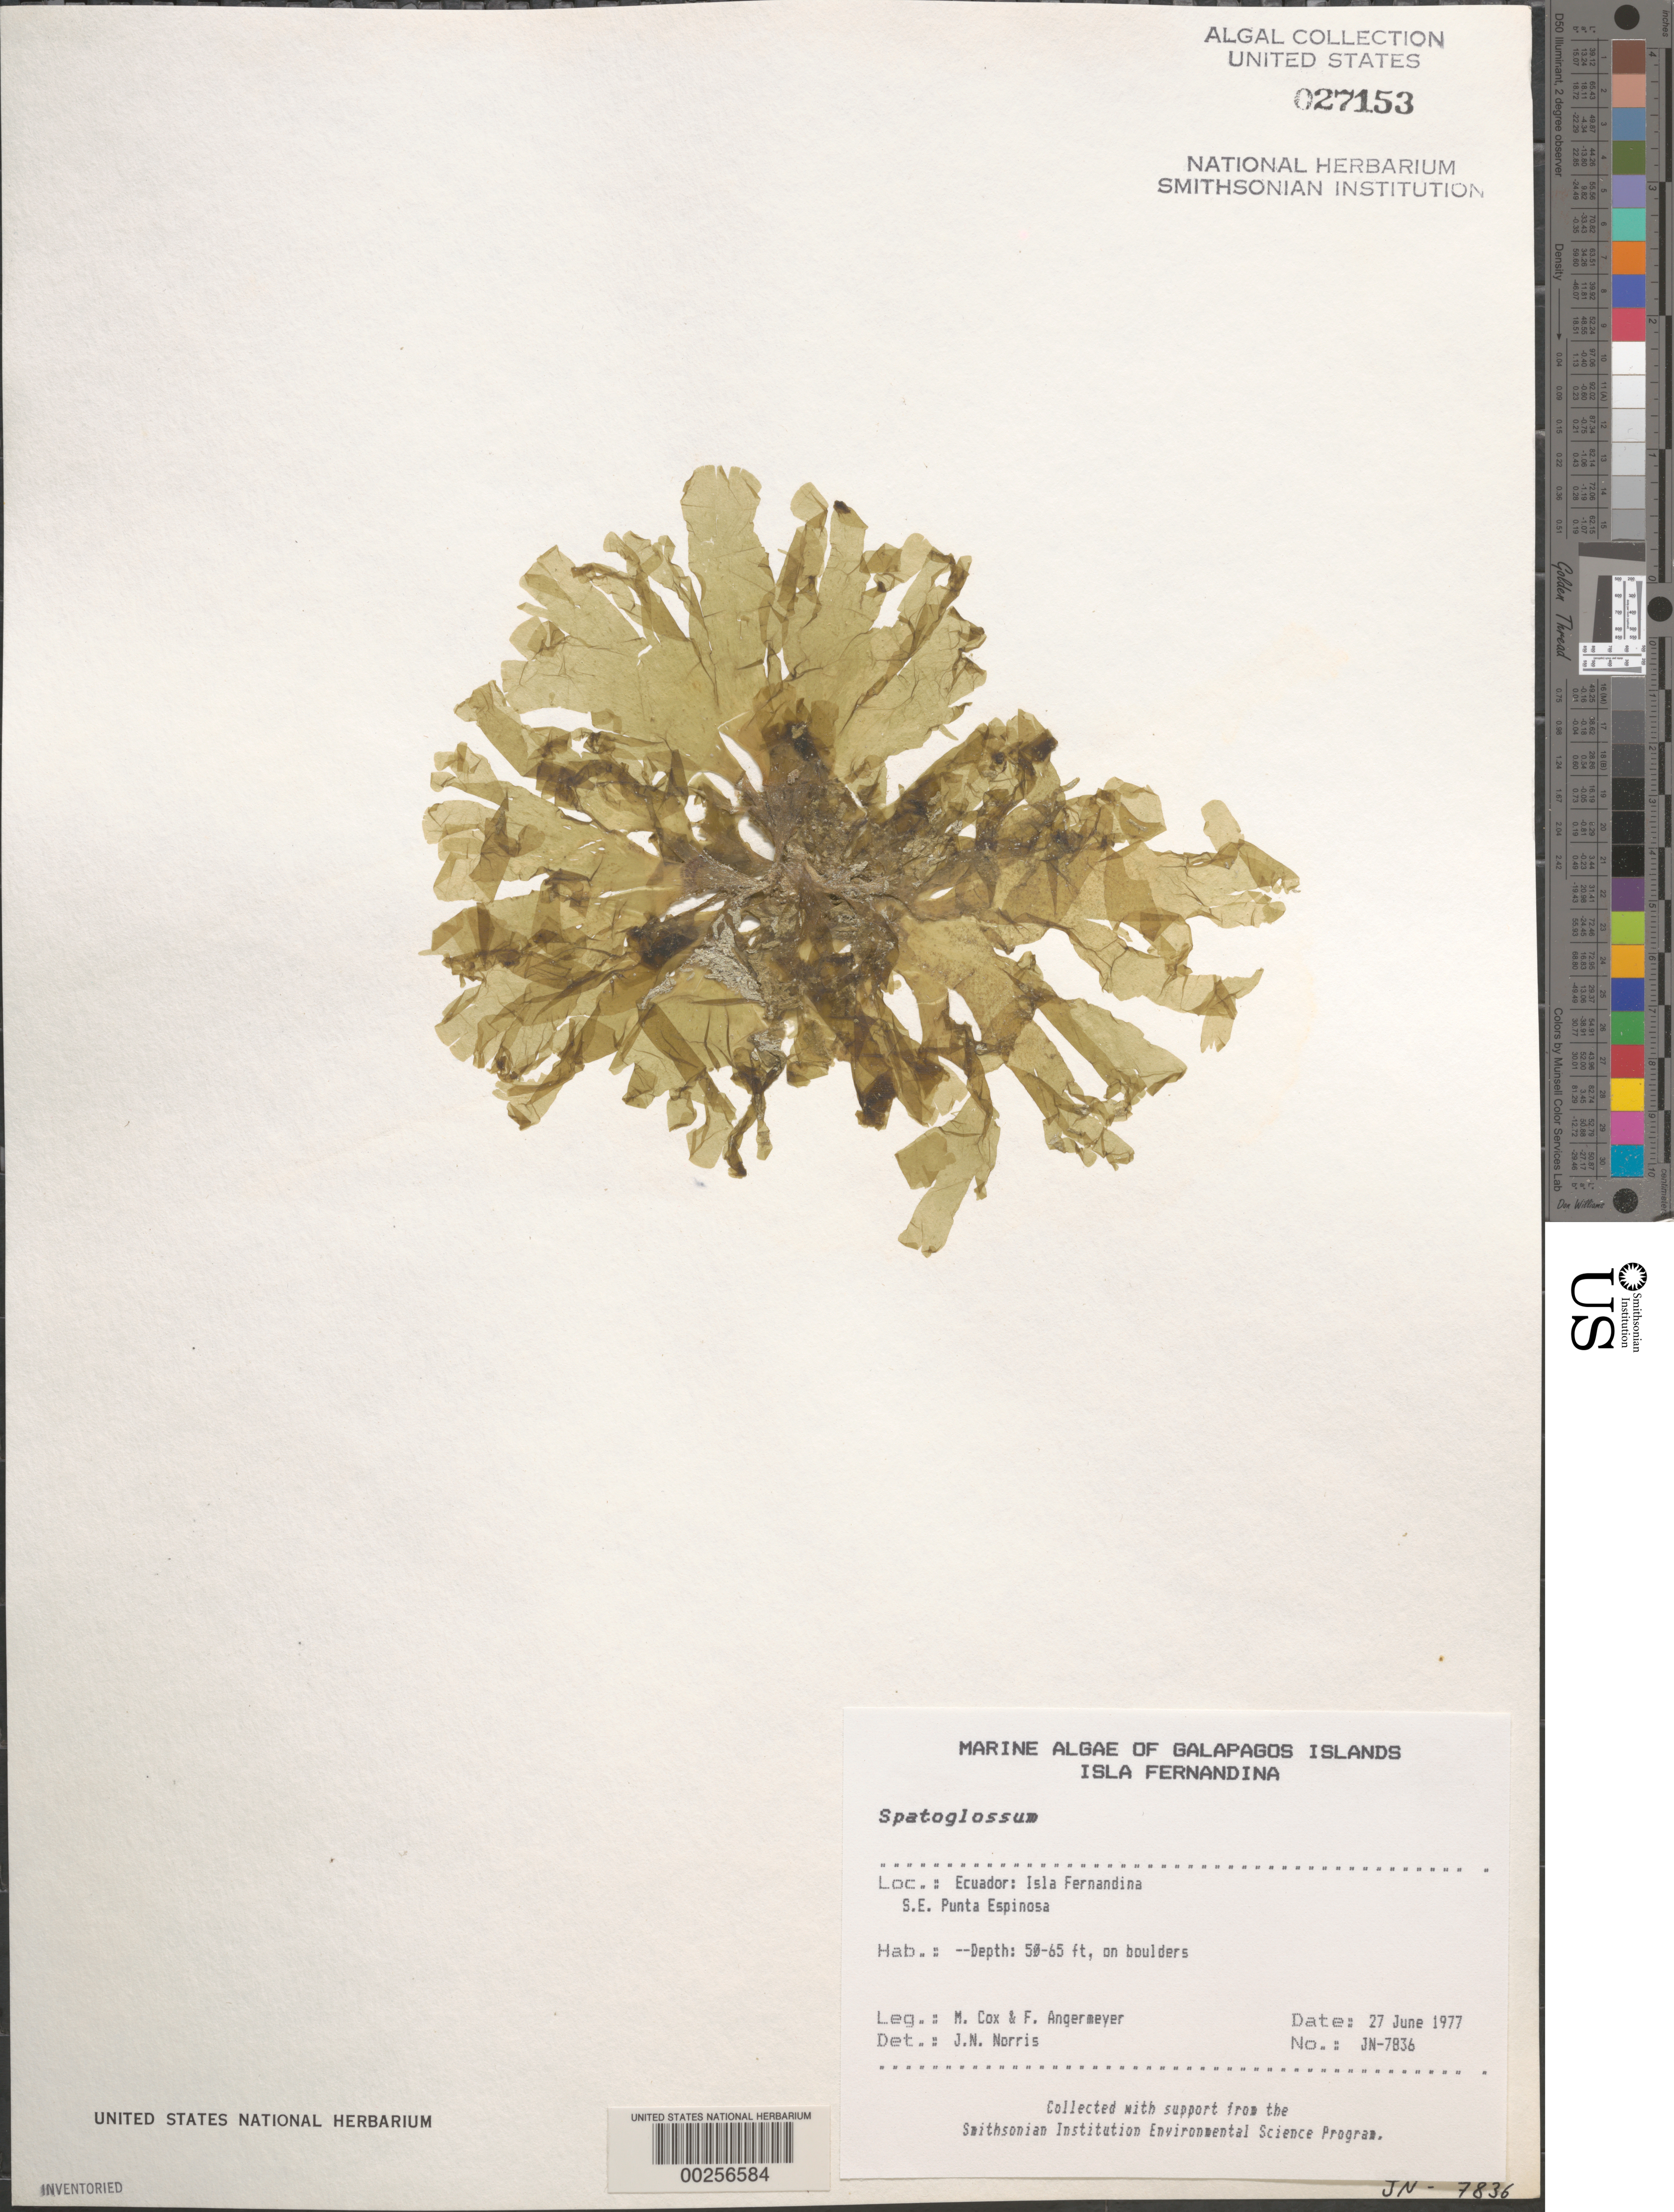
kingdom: Chromista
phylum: Ochrophyta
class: Phaeophyceae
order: Dictyotales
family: Dictyotaceae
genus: Spatoglossum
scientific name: Spatoglossum sp.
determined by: Norris, James N.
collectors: M. Cox & F. Angermeyer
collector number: Jn-7836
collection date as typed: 27 Jun 1977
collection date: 1977-06-27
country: Ecuador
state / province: Colón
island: Fernandina [Narborough]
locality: Punta Espinosa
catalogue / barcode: US 27153